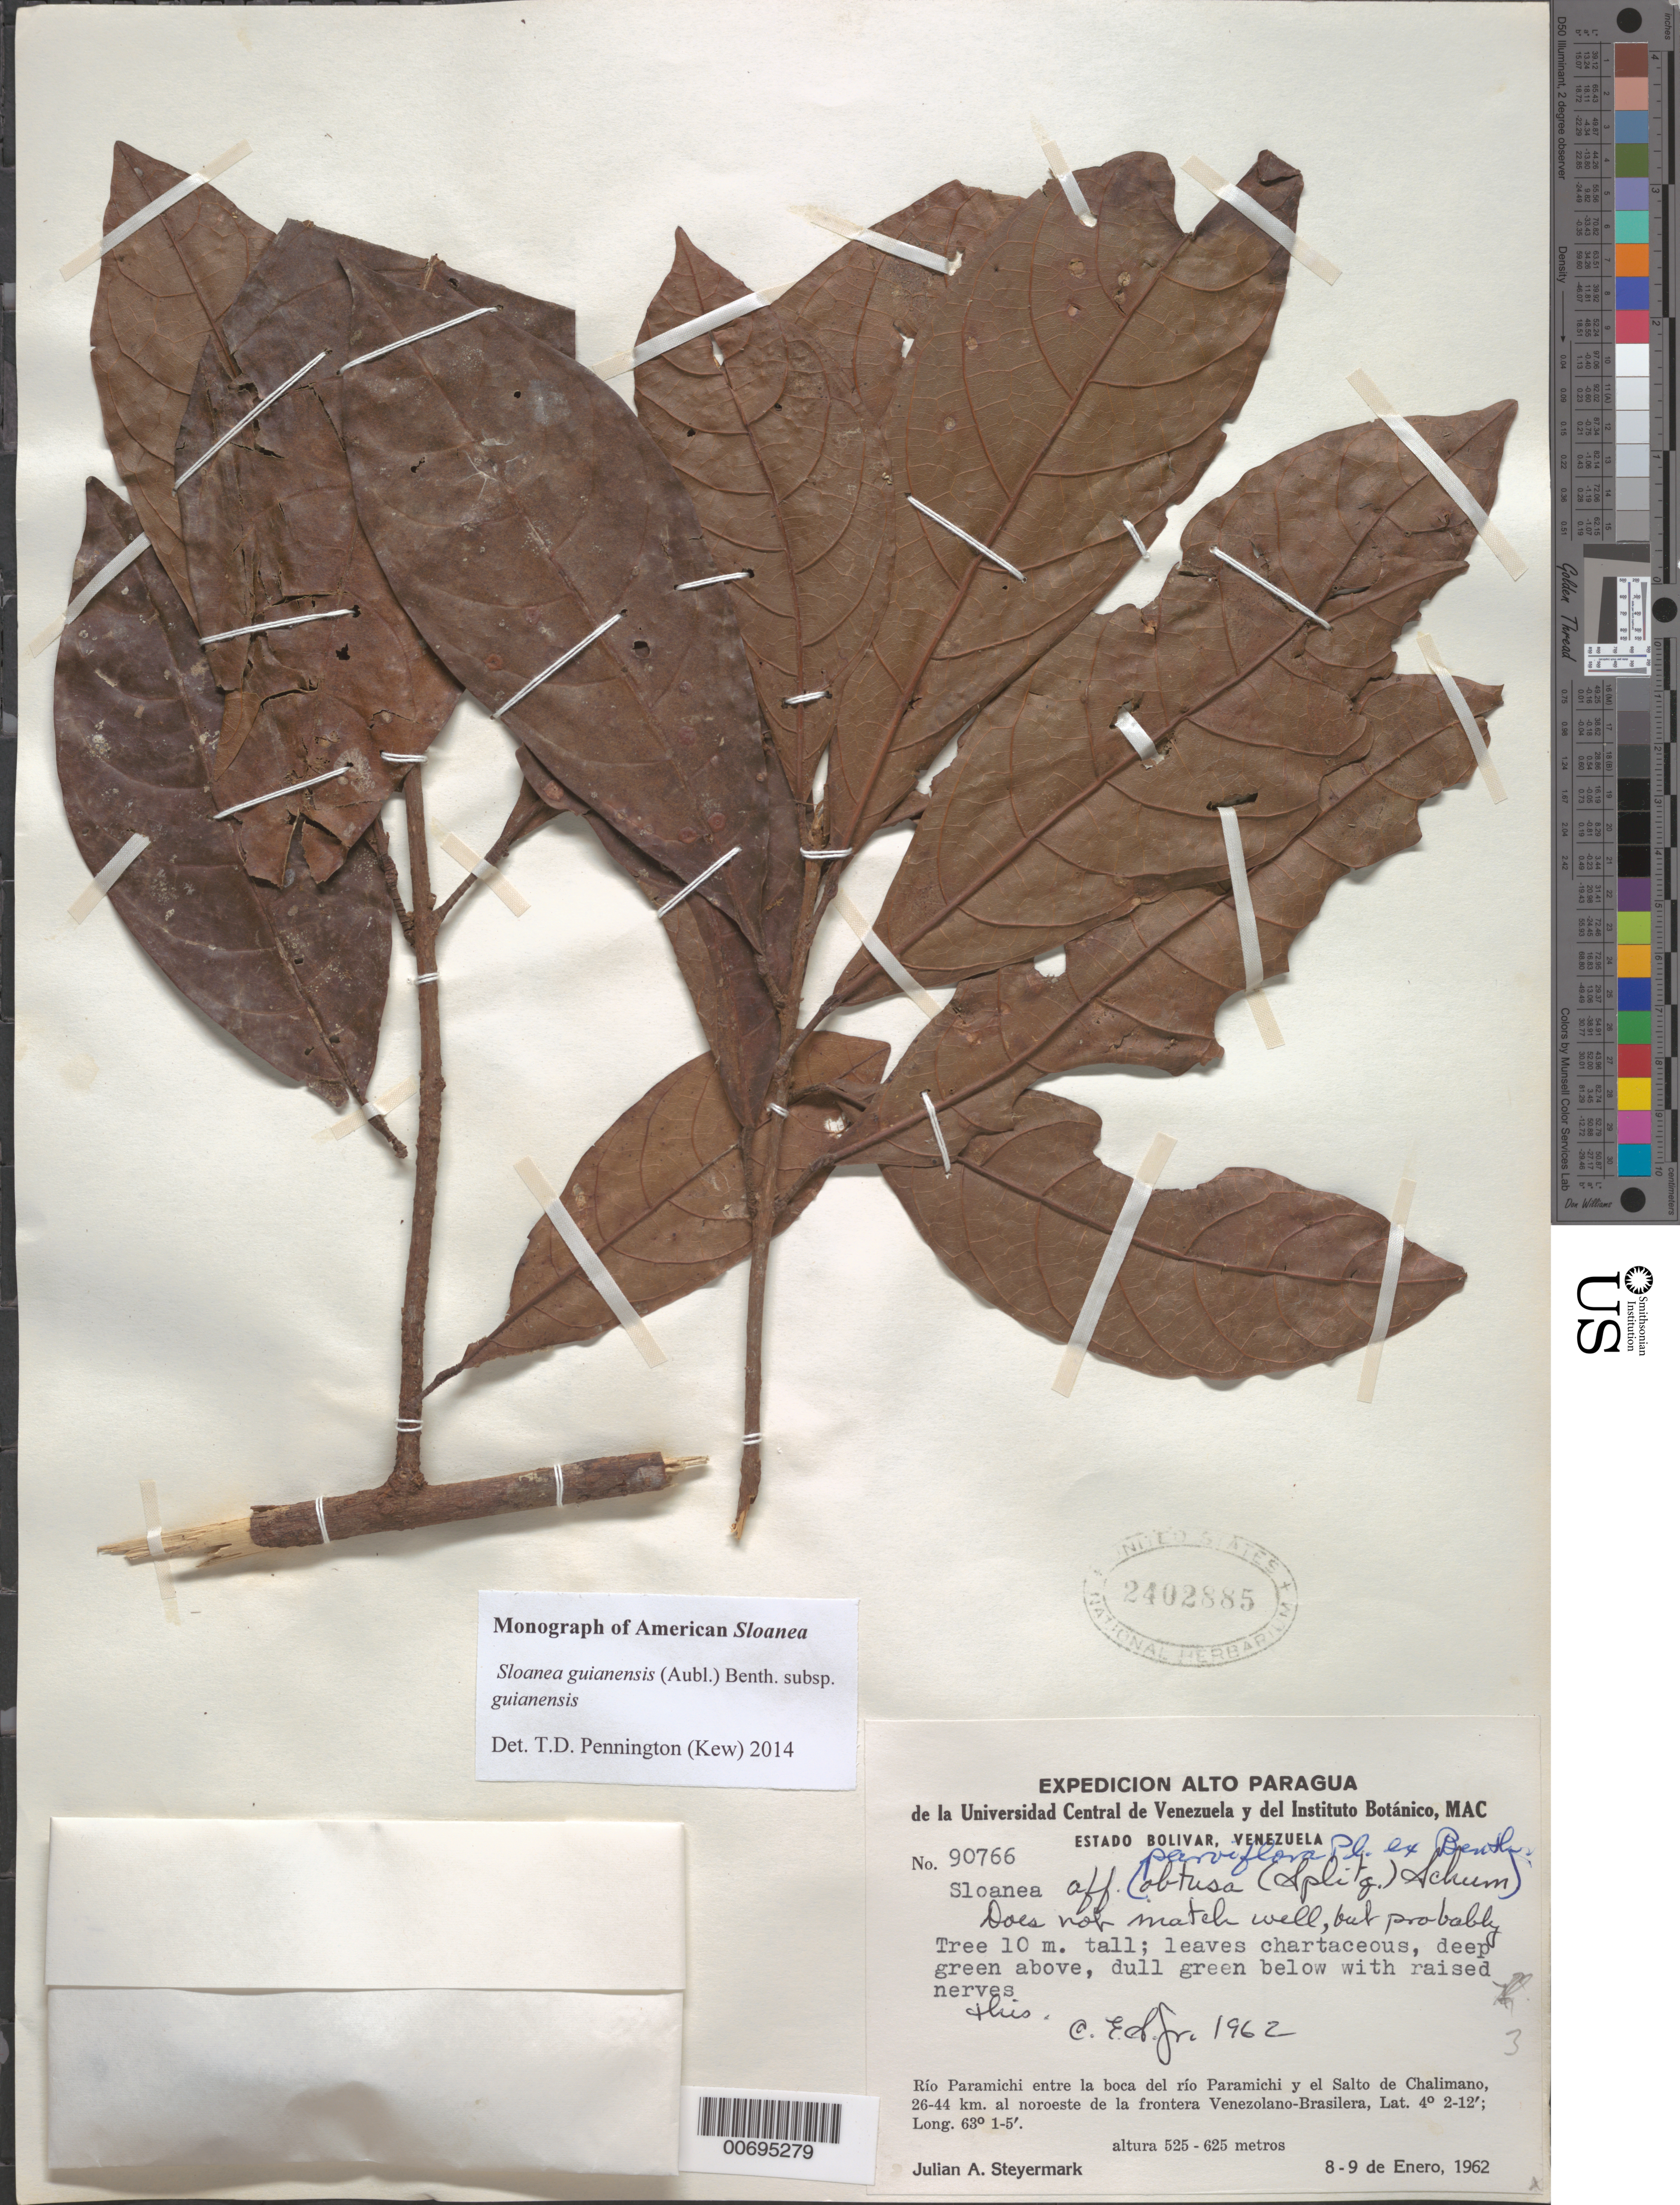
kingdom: Plantae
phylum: Tracheophyta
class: Magnoliopsida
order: Oxalidales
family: Elaeocarpaceae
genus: Sloanea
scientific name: Sloanea guianensis subsp. guianensis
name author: (Aubl.) Benth.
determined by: Pennington, T. D., (K)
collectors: J. Steyermark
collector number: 90766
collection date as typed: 8-Jan-62 to 9-Jan-62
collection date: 1962-01-08/1962-01-09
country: Venezuela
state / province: Bolívar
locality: Río Paramichi entre la boca del río Paramichi y el Salto de Chalimano, 26-44 NE de la Venezuela-Brazil border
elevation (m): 525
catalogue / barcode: US 2402885